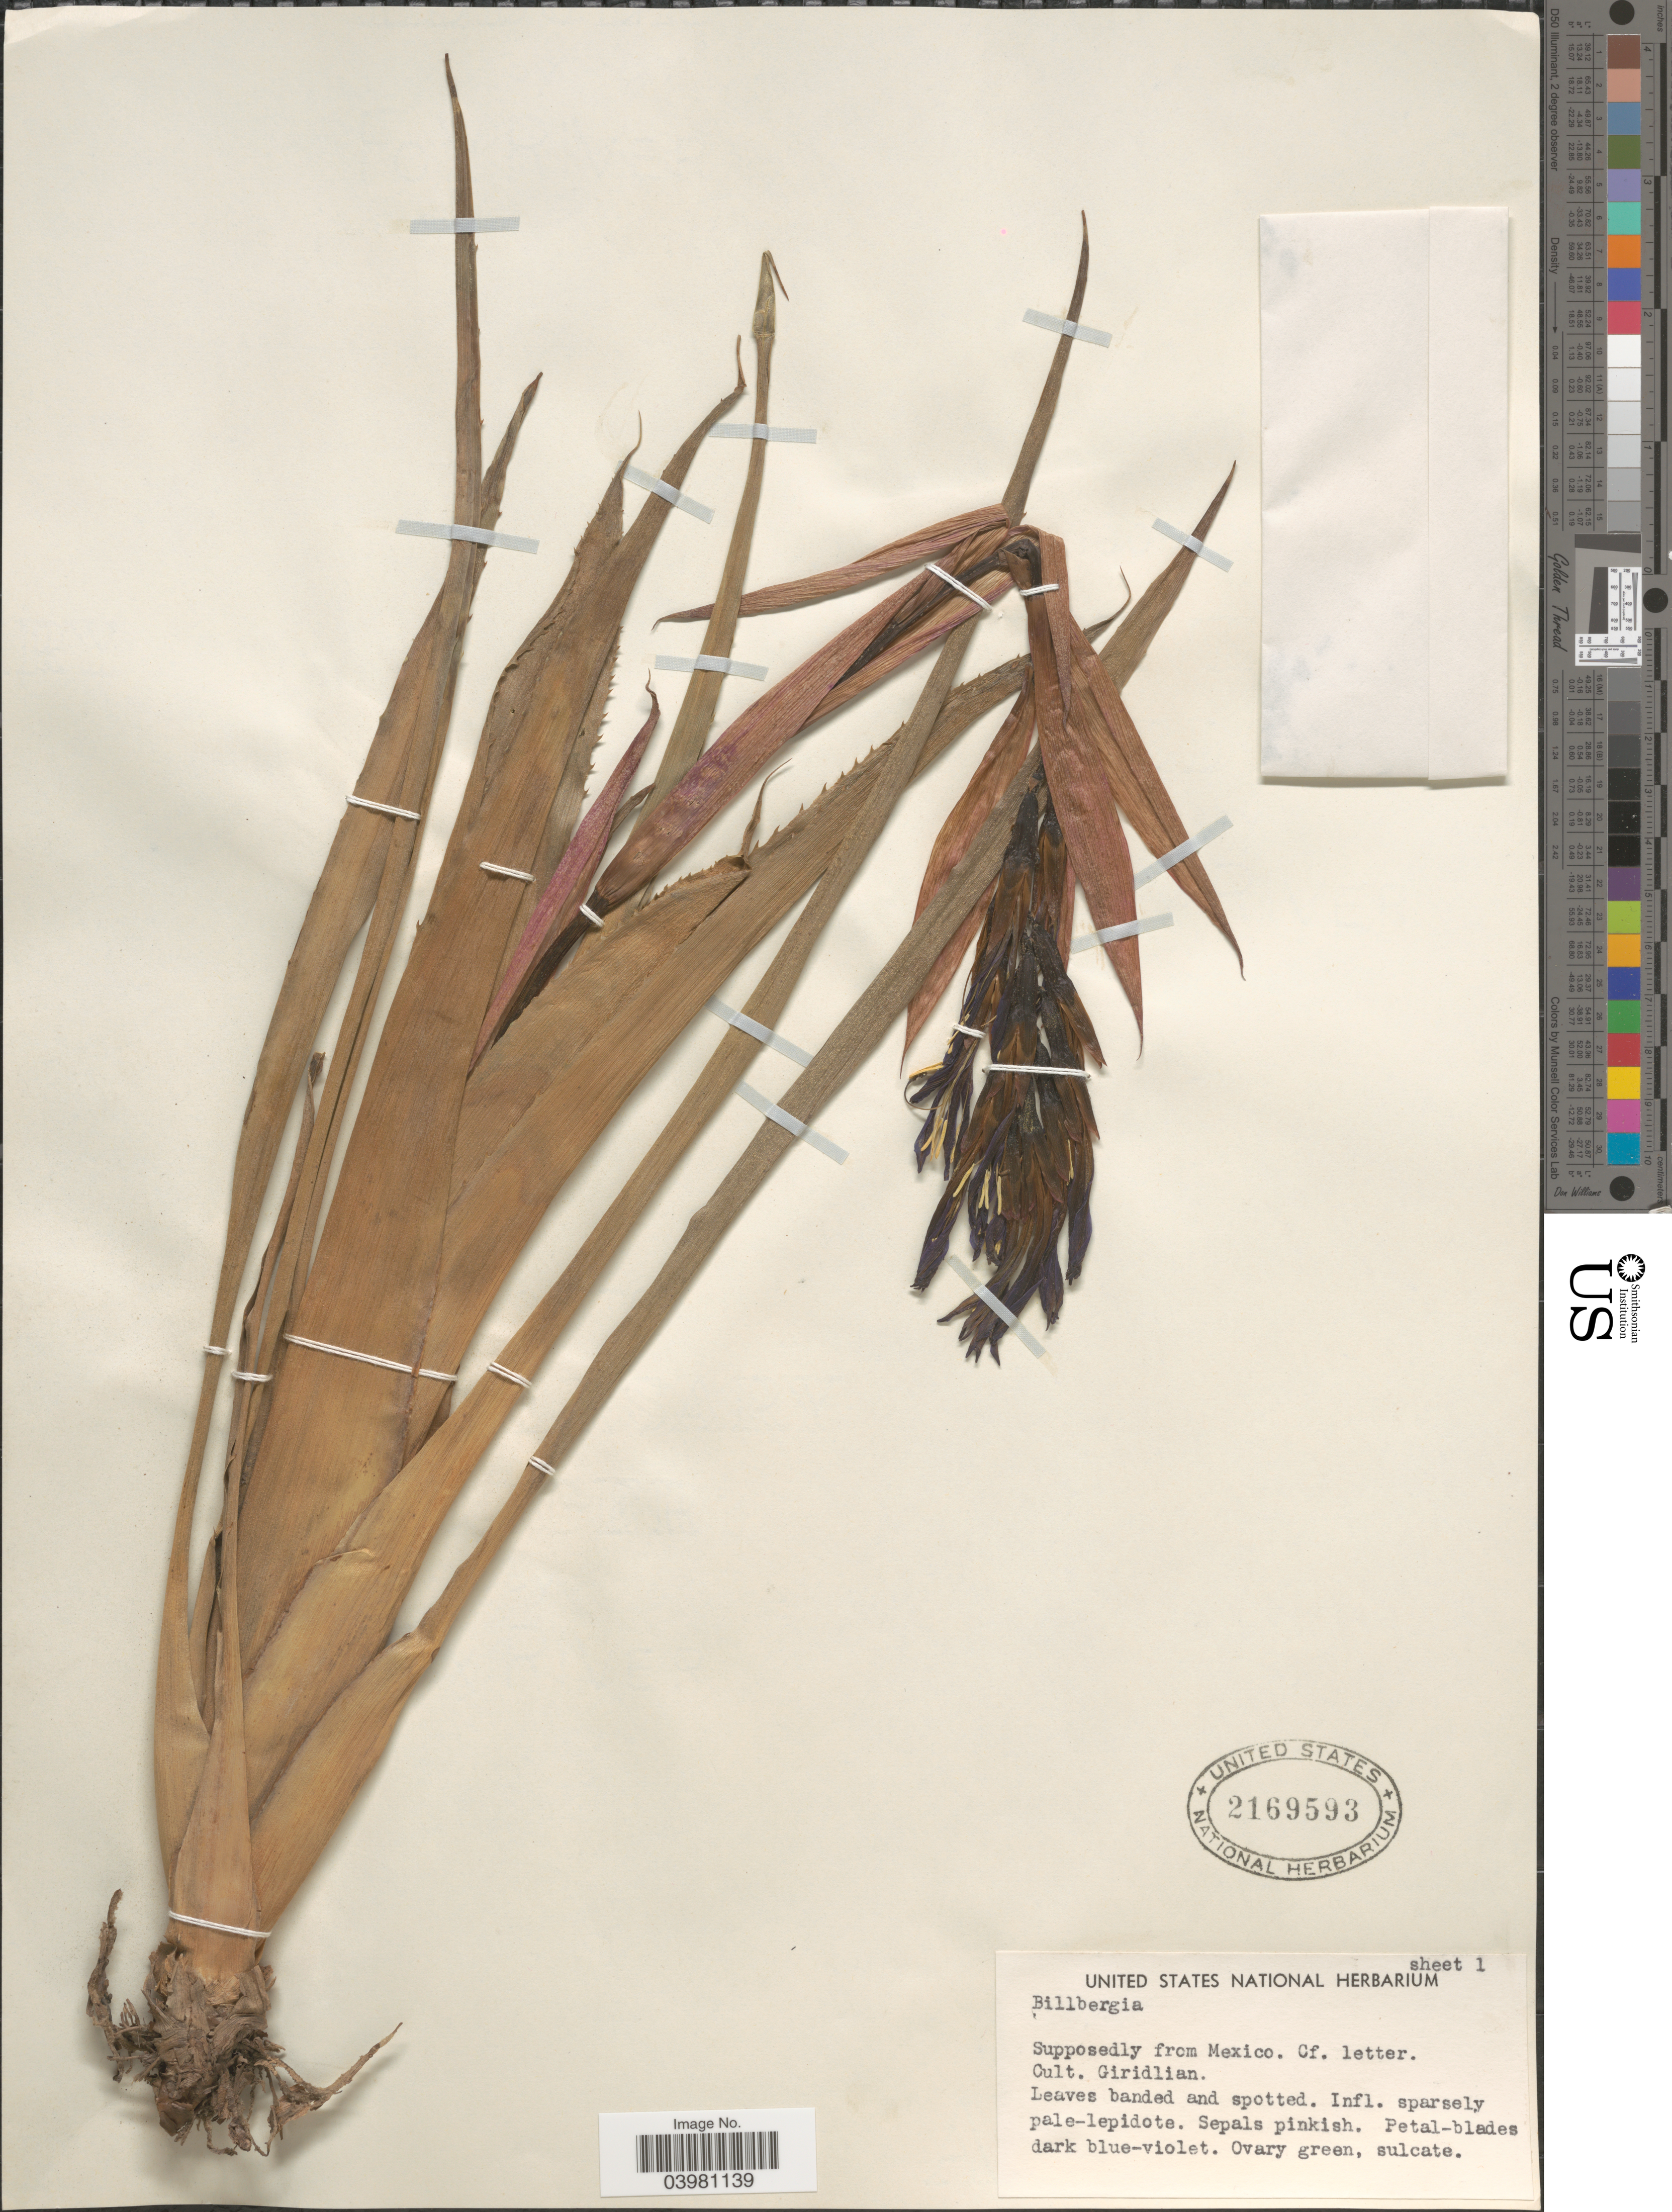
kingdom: Plantae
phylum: Tracheophyta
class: Liliopsida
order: Poales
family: Bromeliaceae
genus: Billbergia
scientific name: Billbergia sp.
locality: Giridlian.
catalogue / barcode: US 2169593